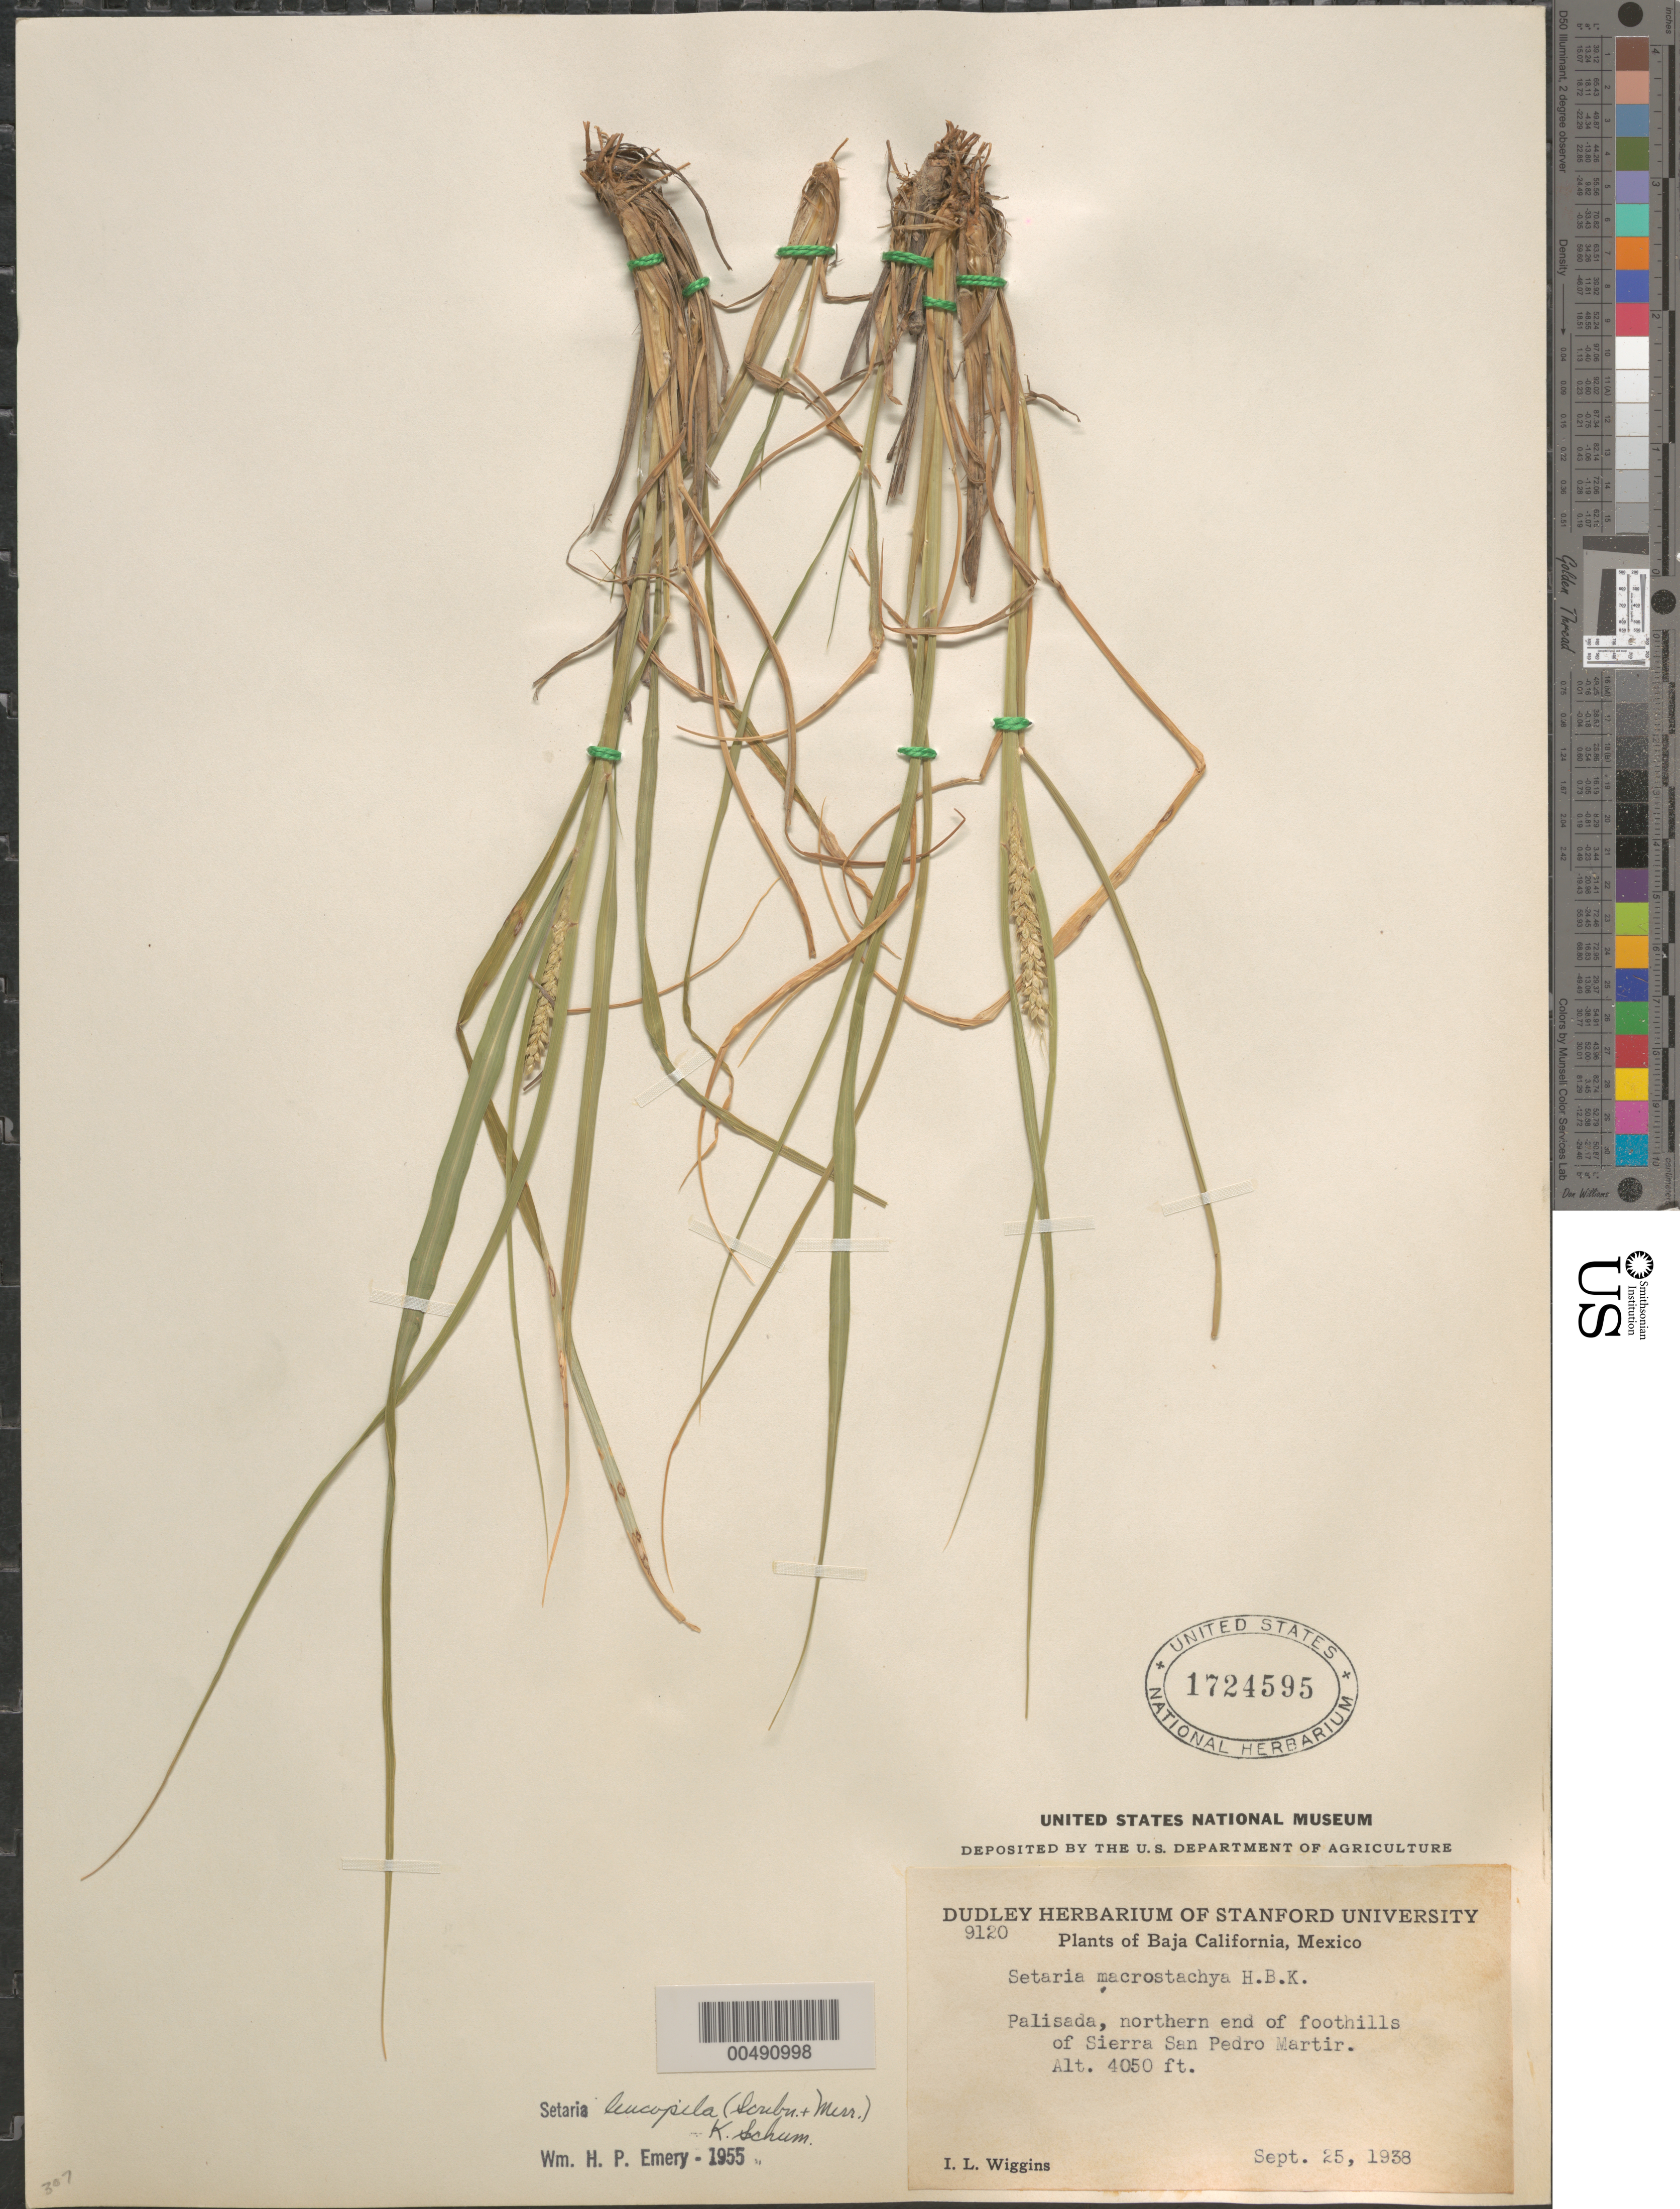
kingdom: Plantae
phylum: Tracheophyta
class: Liliopsida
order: Poales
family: Poaceae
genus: Setaria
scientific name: Setaria leucopila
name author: (Scribn. & Merr.) K. Schum.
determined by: Emery, W. H. P.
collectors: I. L. Wiggins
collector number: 9120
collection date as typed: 25 Sep 1938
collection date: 1938-09-25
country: Mexico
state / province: Baja California Norte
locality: N end of foothills of Sierra San Pedro Martir, Palisada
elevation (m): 1234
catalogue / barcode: US 1724595